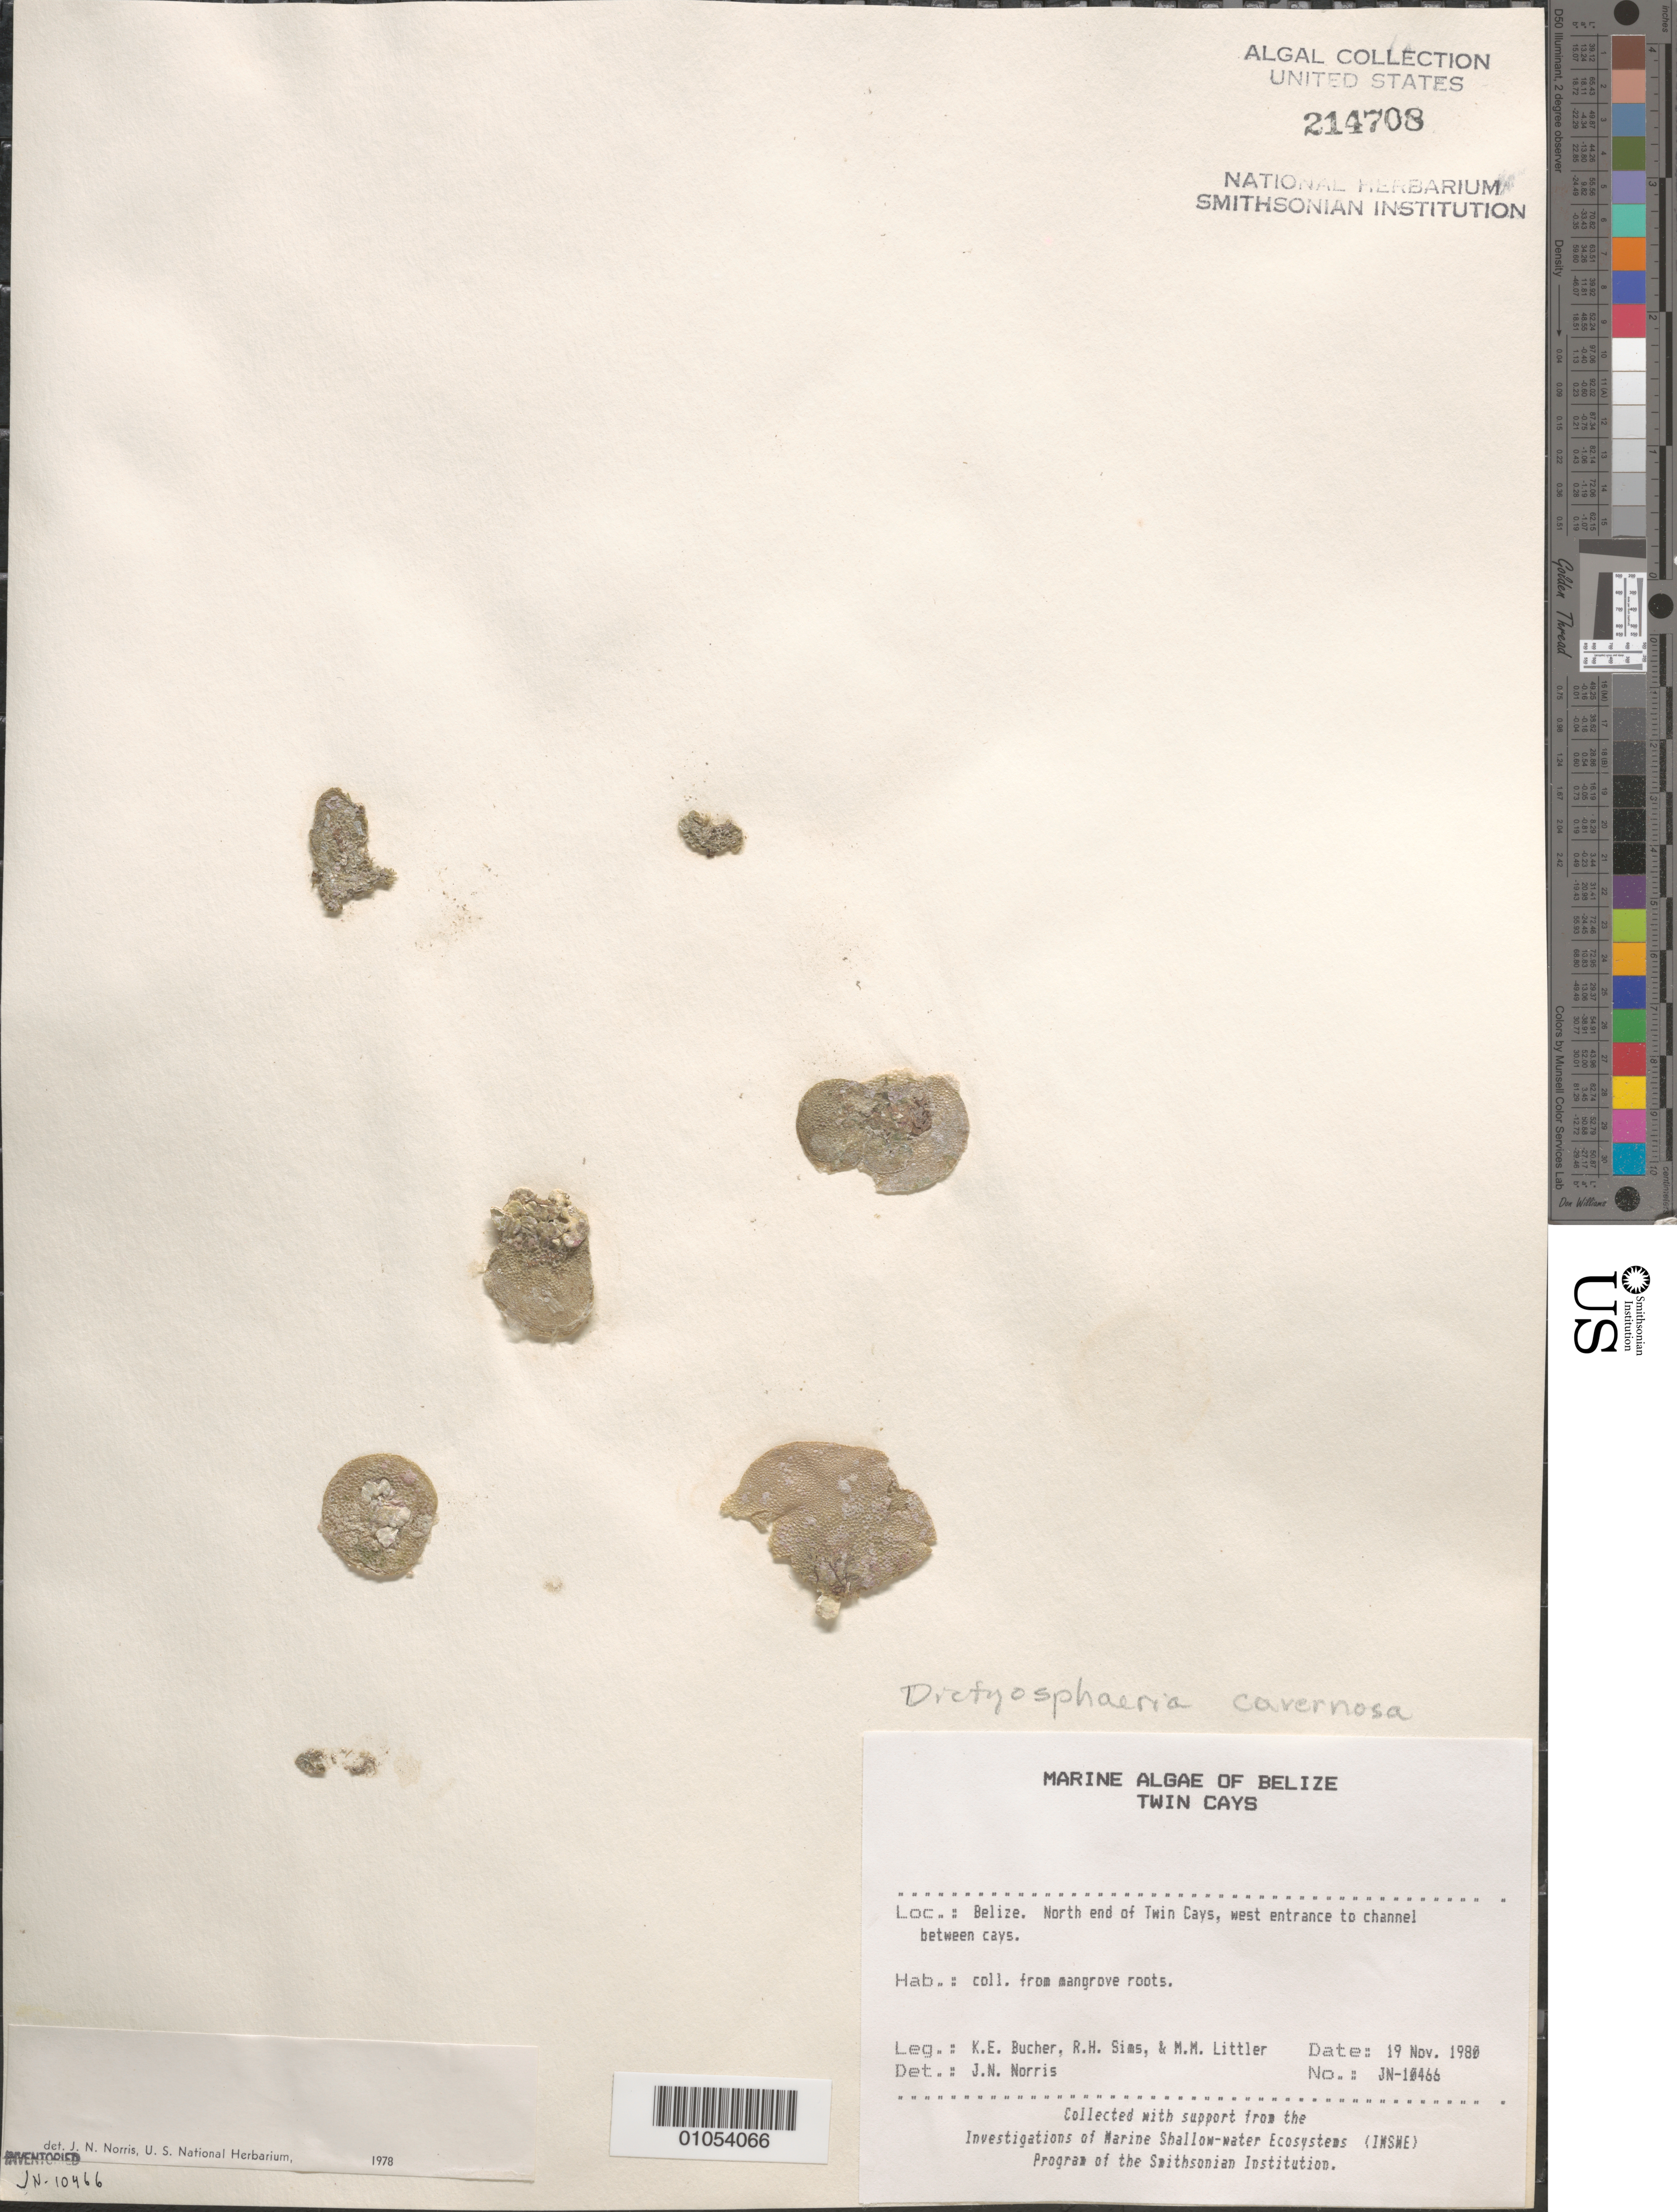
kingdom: Plantae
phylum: Chlorophyta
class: Ulvophyceae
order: Siphonocladales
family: Siphonocladaceae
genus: Dictyosphaeria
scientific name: Dictyosphaeria cavernosa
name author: (Forssk.) Børgesen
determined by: Norris, James N.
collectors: K. E. Bucher, R. H. Sims & M. M. Littler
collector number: JN-10466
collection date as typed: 19 Nov 1980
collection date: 1980-11-19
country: Belize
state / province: Stann Creek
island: Twin Cays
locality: North end of Twin Cays, west entrance to channel between cays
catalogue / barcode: US 214708